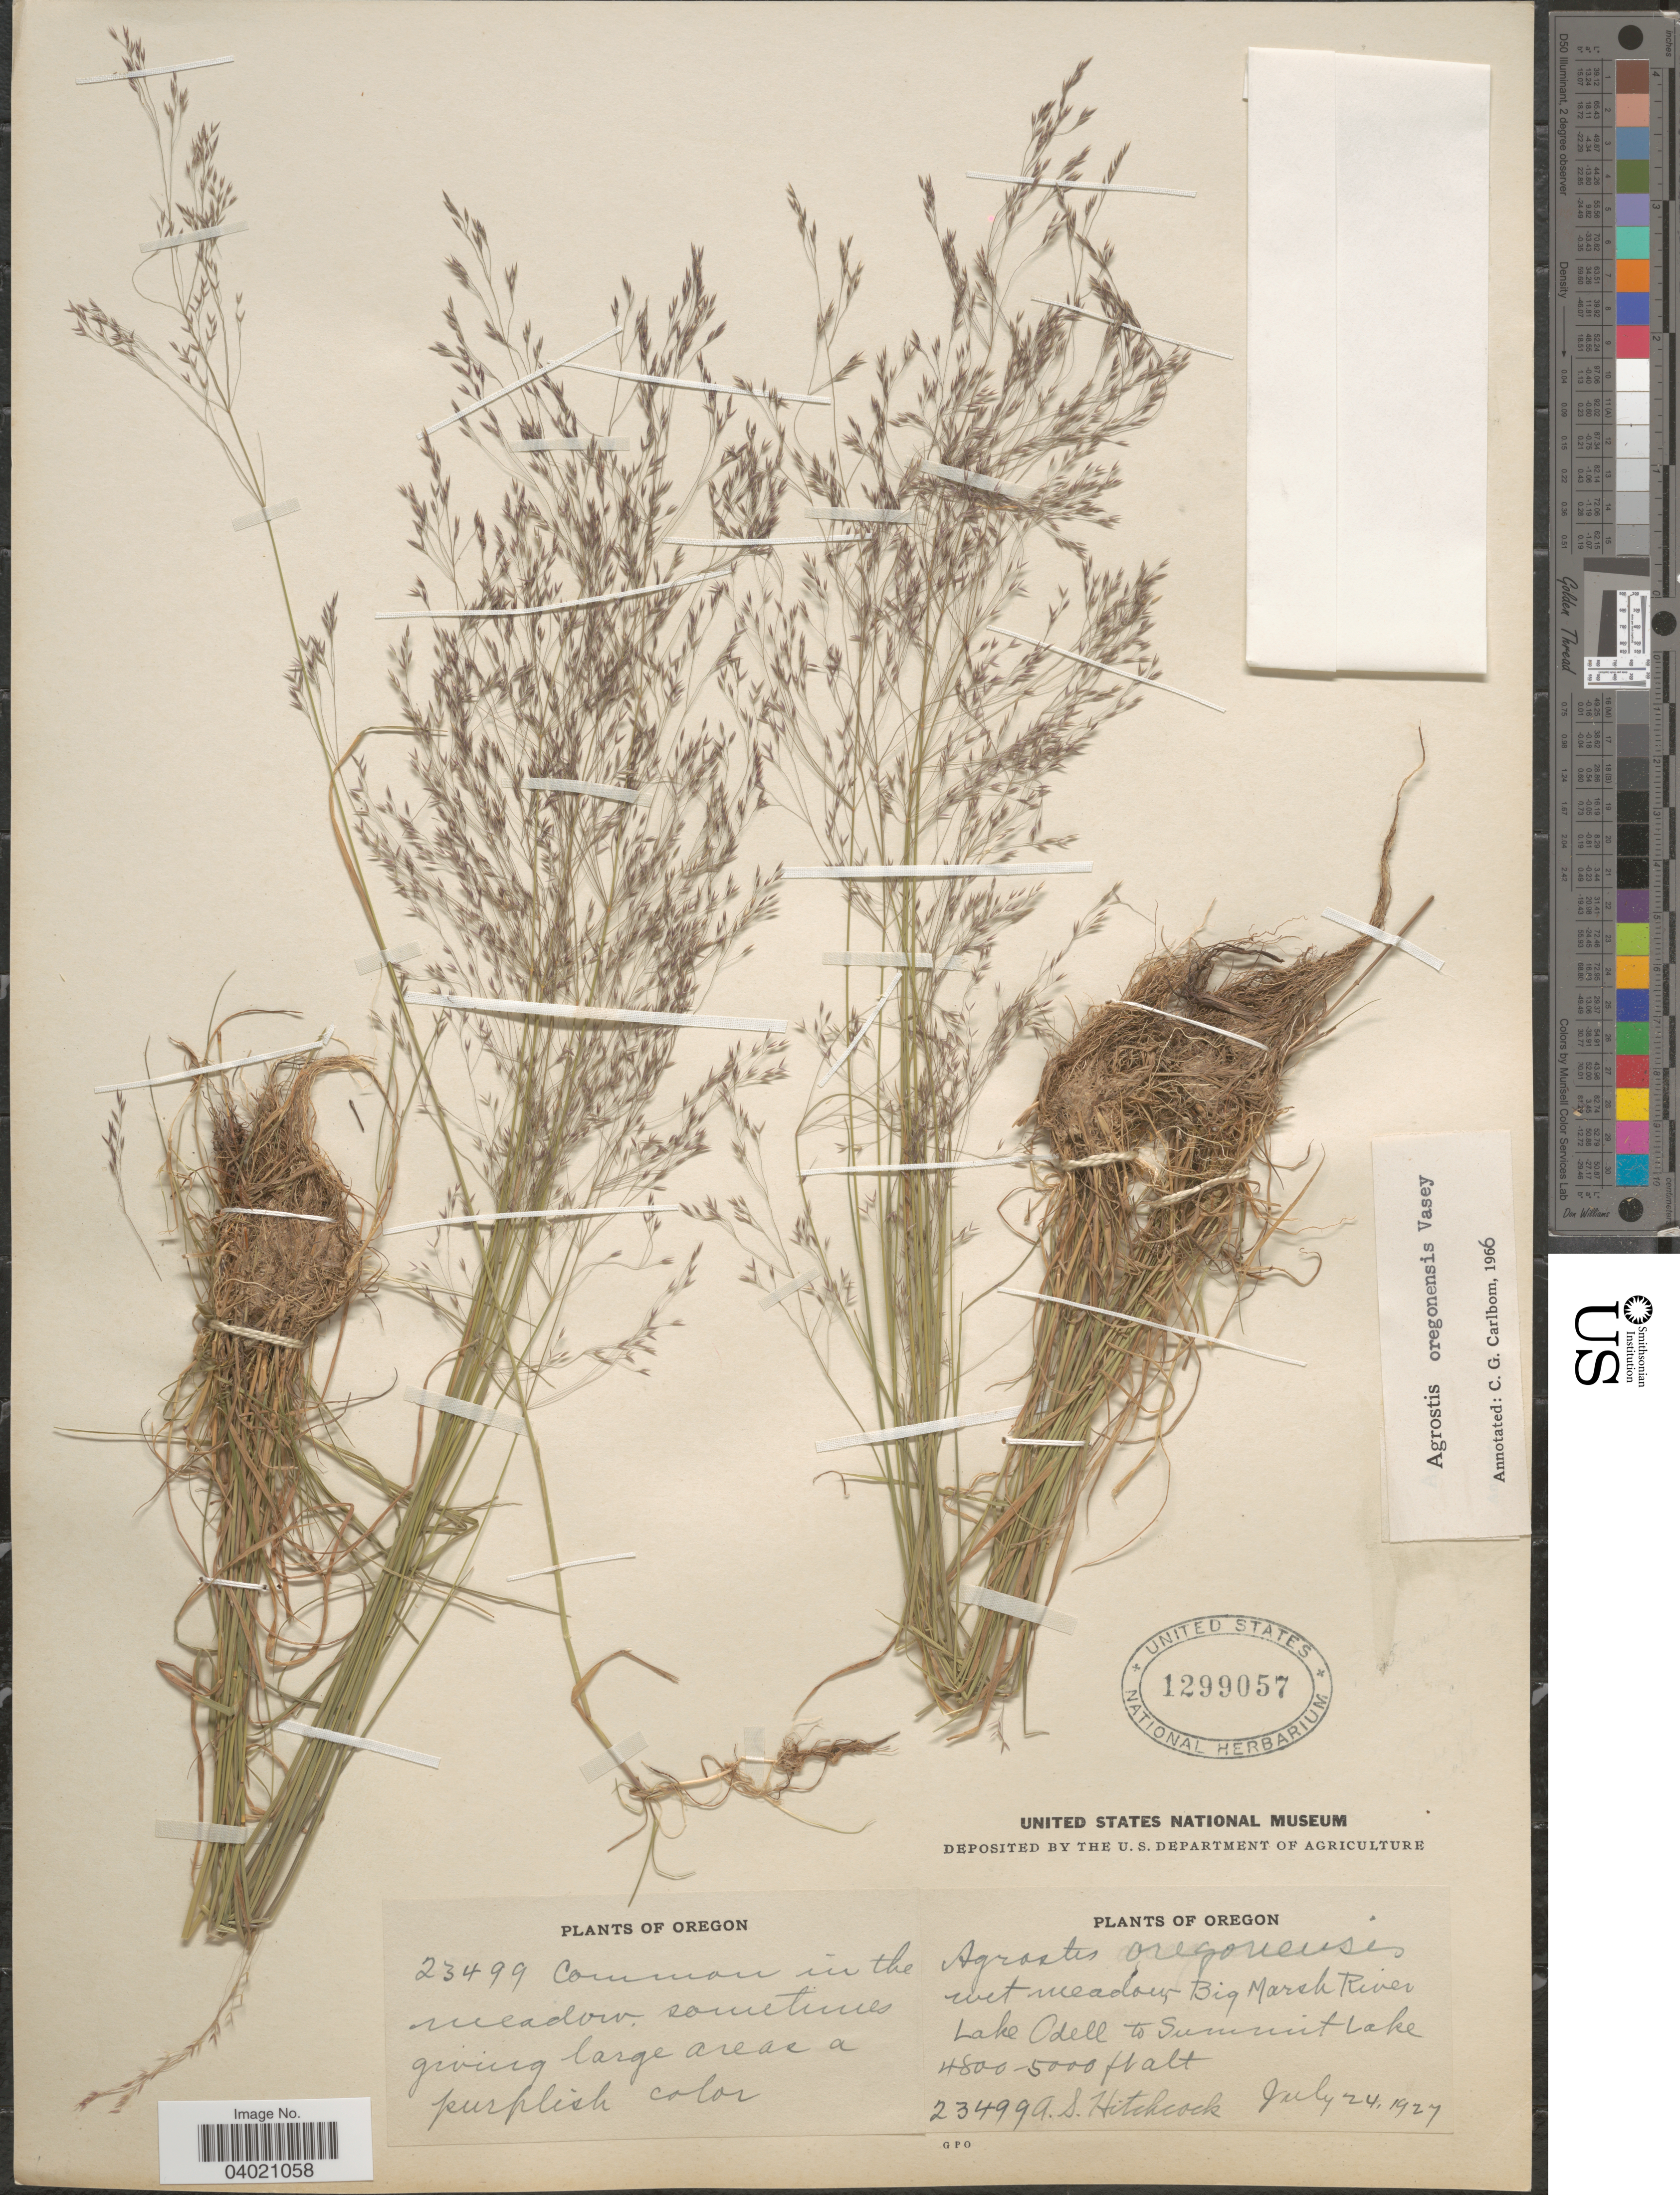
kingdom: Plantae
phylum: Tracheophyta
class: Liliopsida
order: Poales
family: Poaceae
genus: Agrostis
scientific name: Agrostis oregonensis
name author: Vasey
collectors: A. S. Hitchcock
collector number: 23499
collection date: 1927-07-24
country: United States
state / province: Oregon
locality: Wet meadow, Big Marsh River. Lake Odell to Summit Lake.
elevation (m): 1463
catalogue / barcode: US 1299057